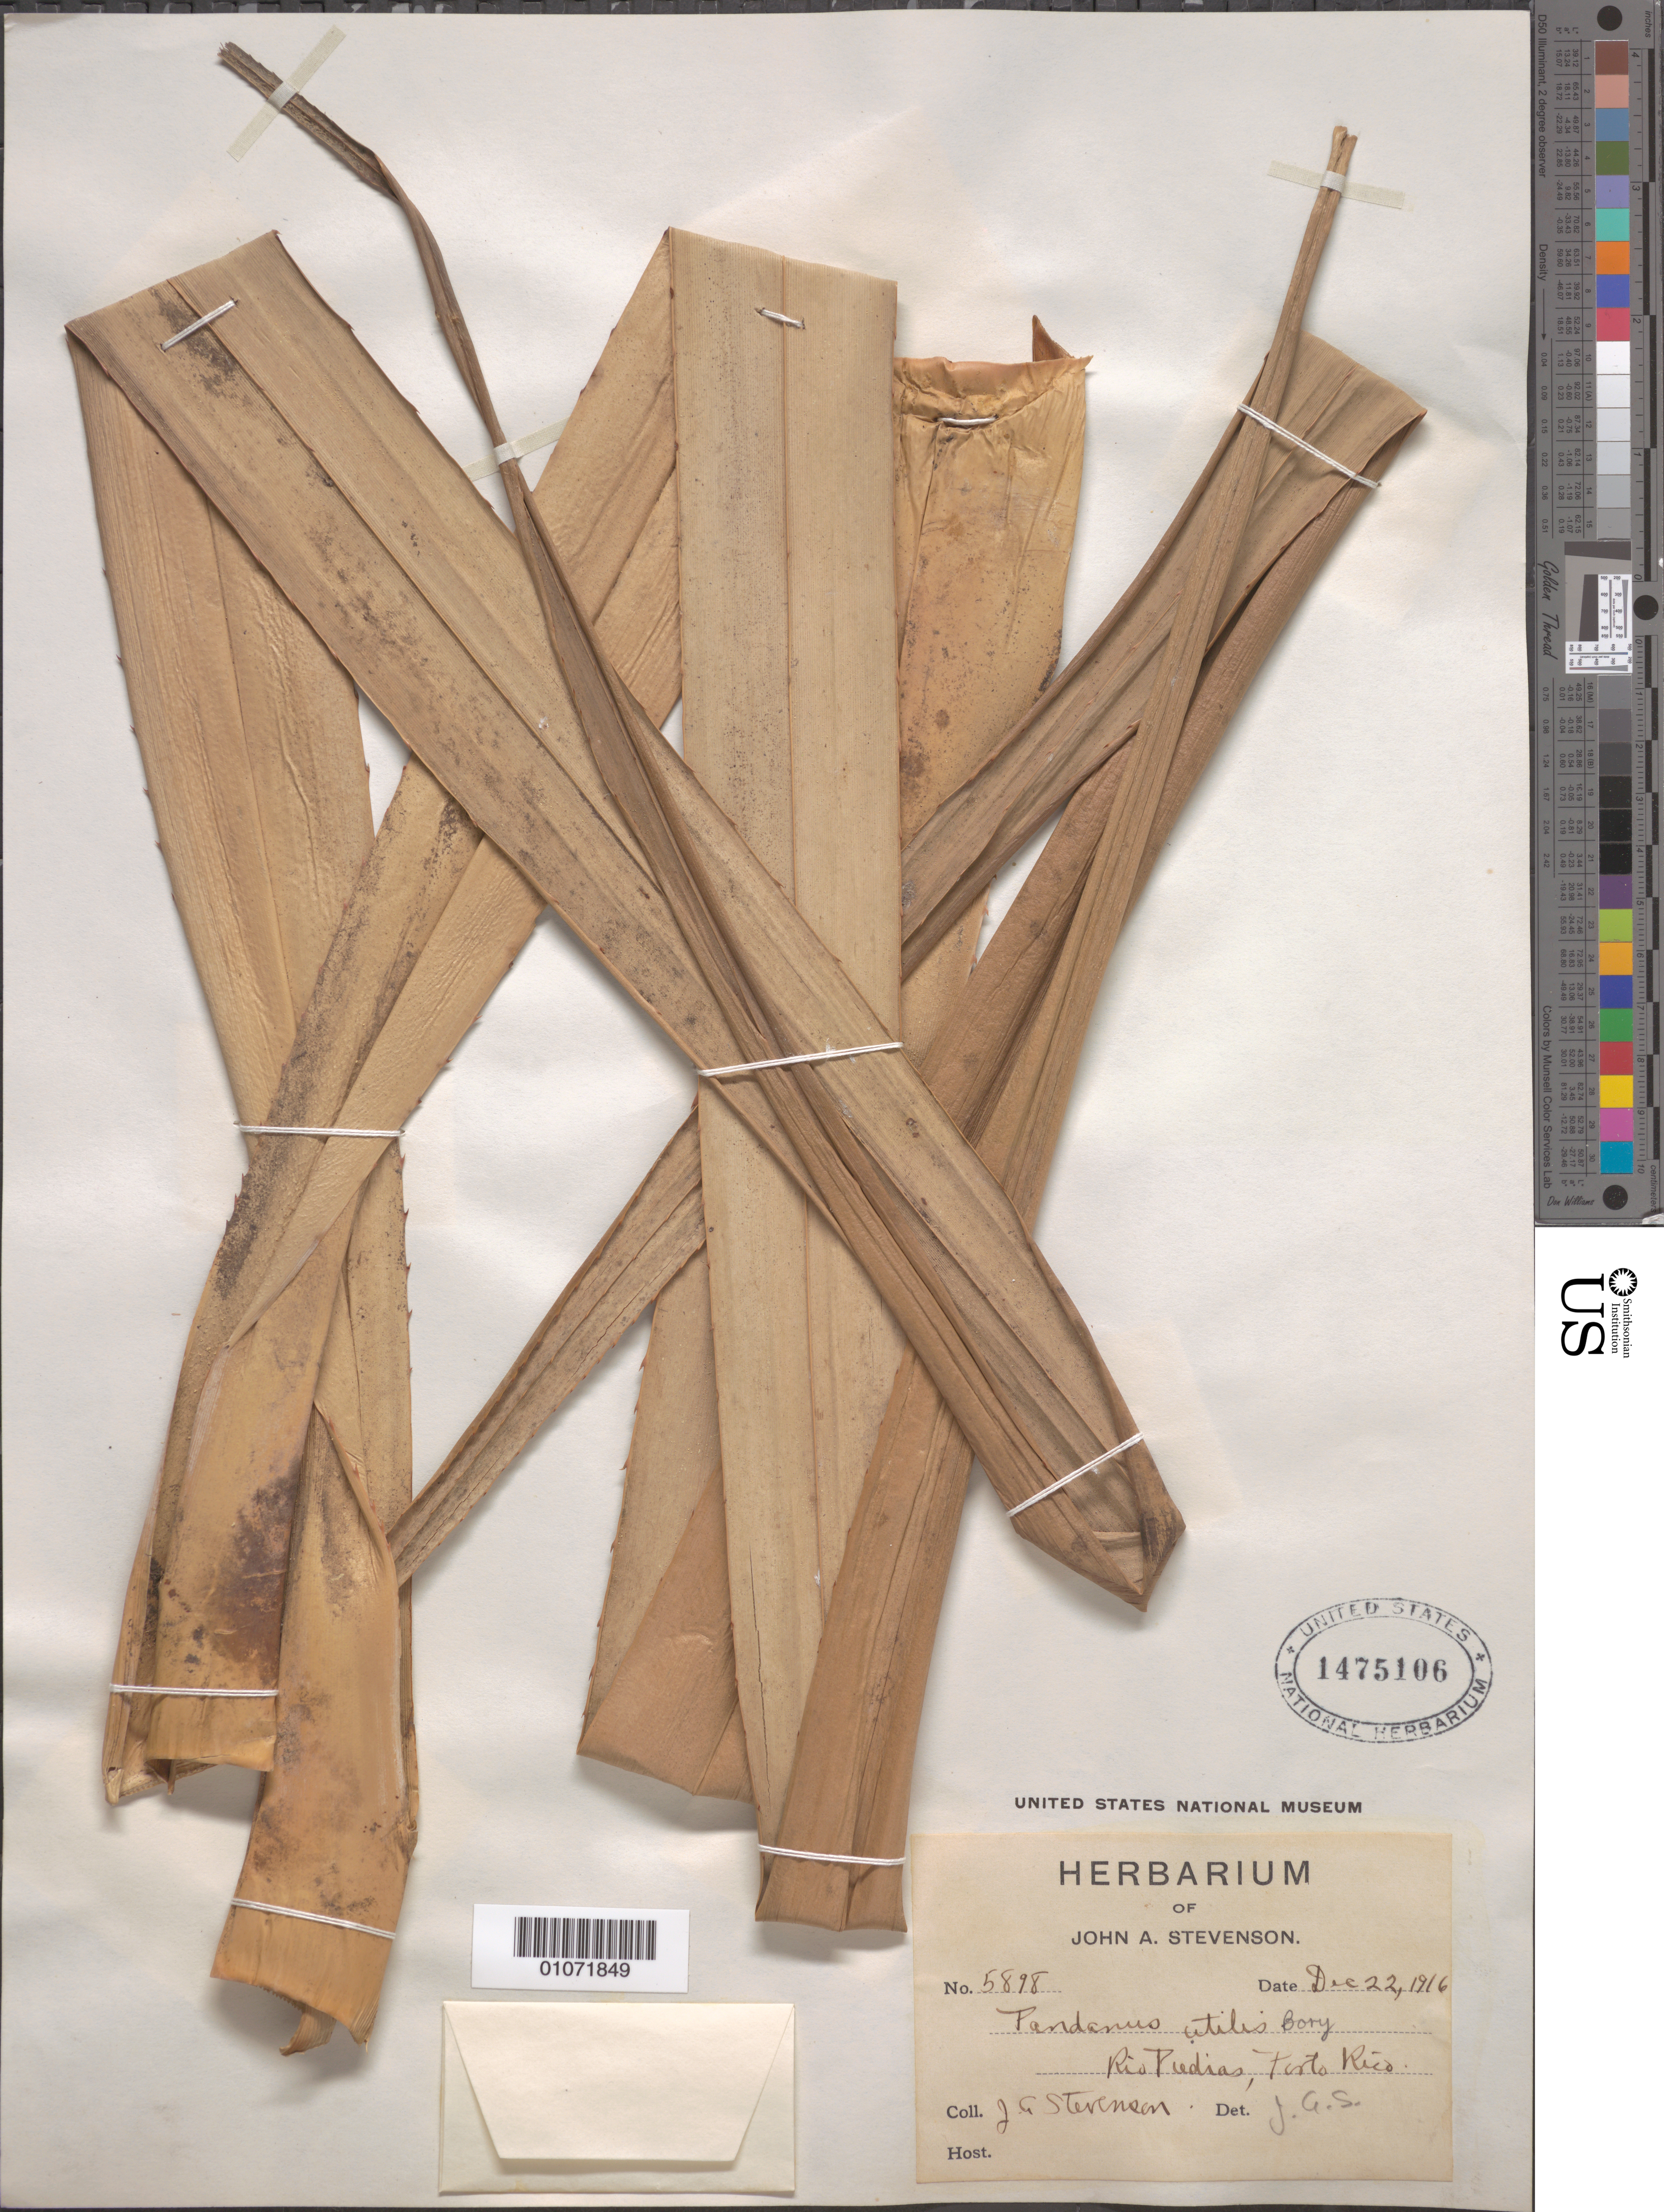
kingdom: Plantae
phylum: Tracheophyta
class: Pinopsida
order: Pinales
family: Cupressaceae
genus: Juniperus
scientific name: Juniperus lucayana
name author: Britton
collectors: J. Stevenson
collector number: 5898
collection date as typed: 22 Dec 1916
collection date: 1916-12-22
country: Puerto Rico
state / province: Río Grande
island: Puerto Rico I.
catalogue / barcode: US 1475106